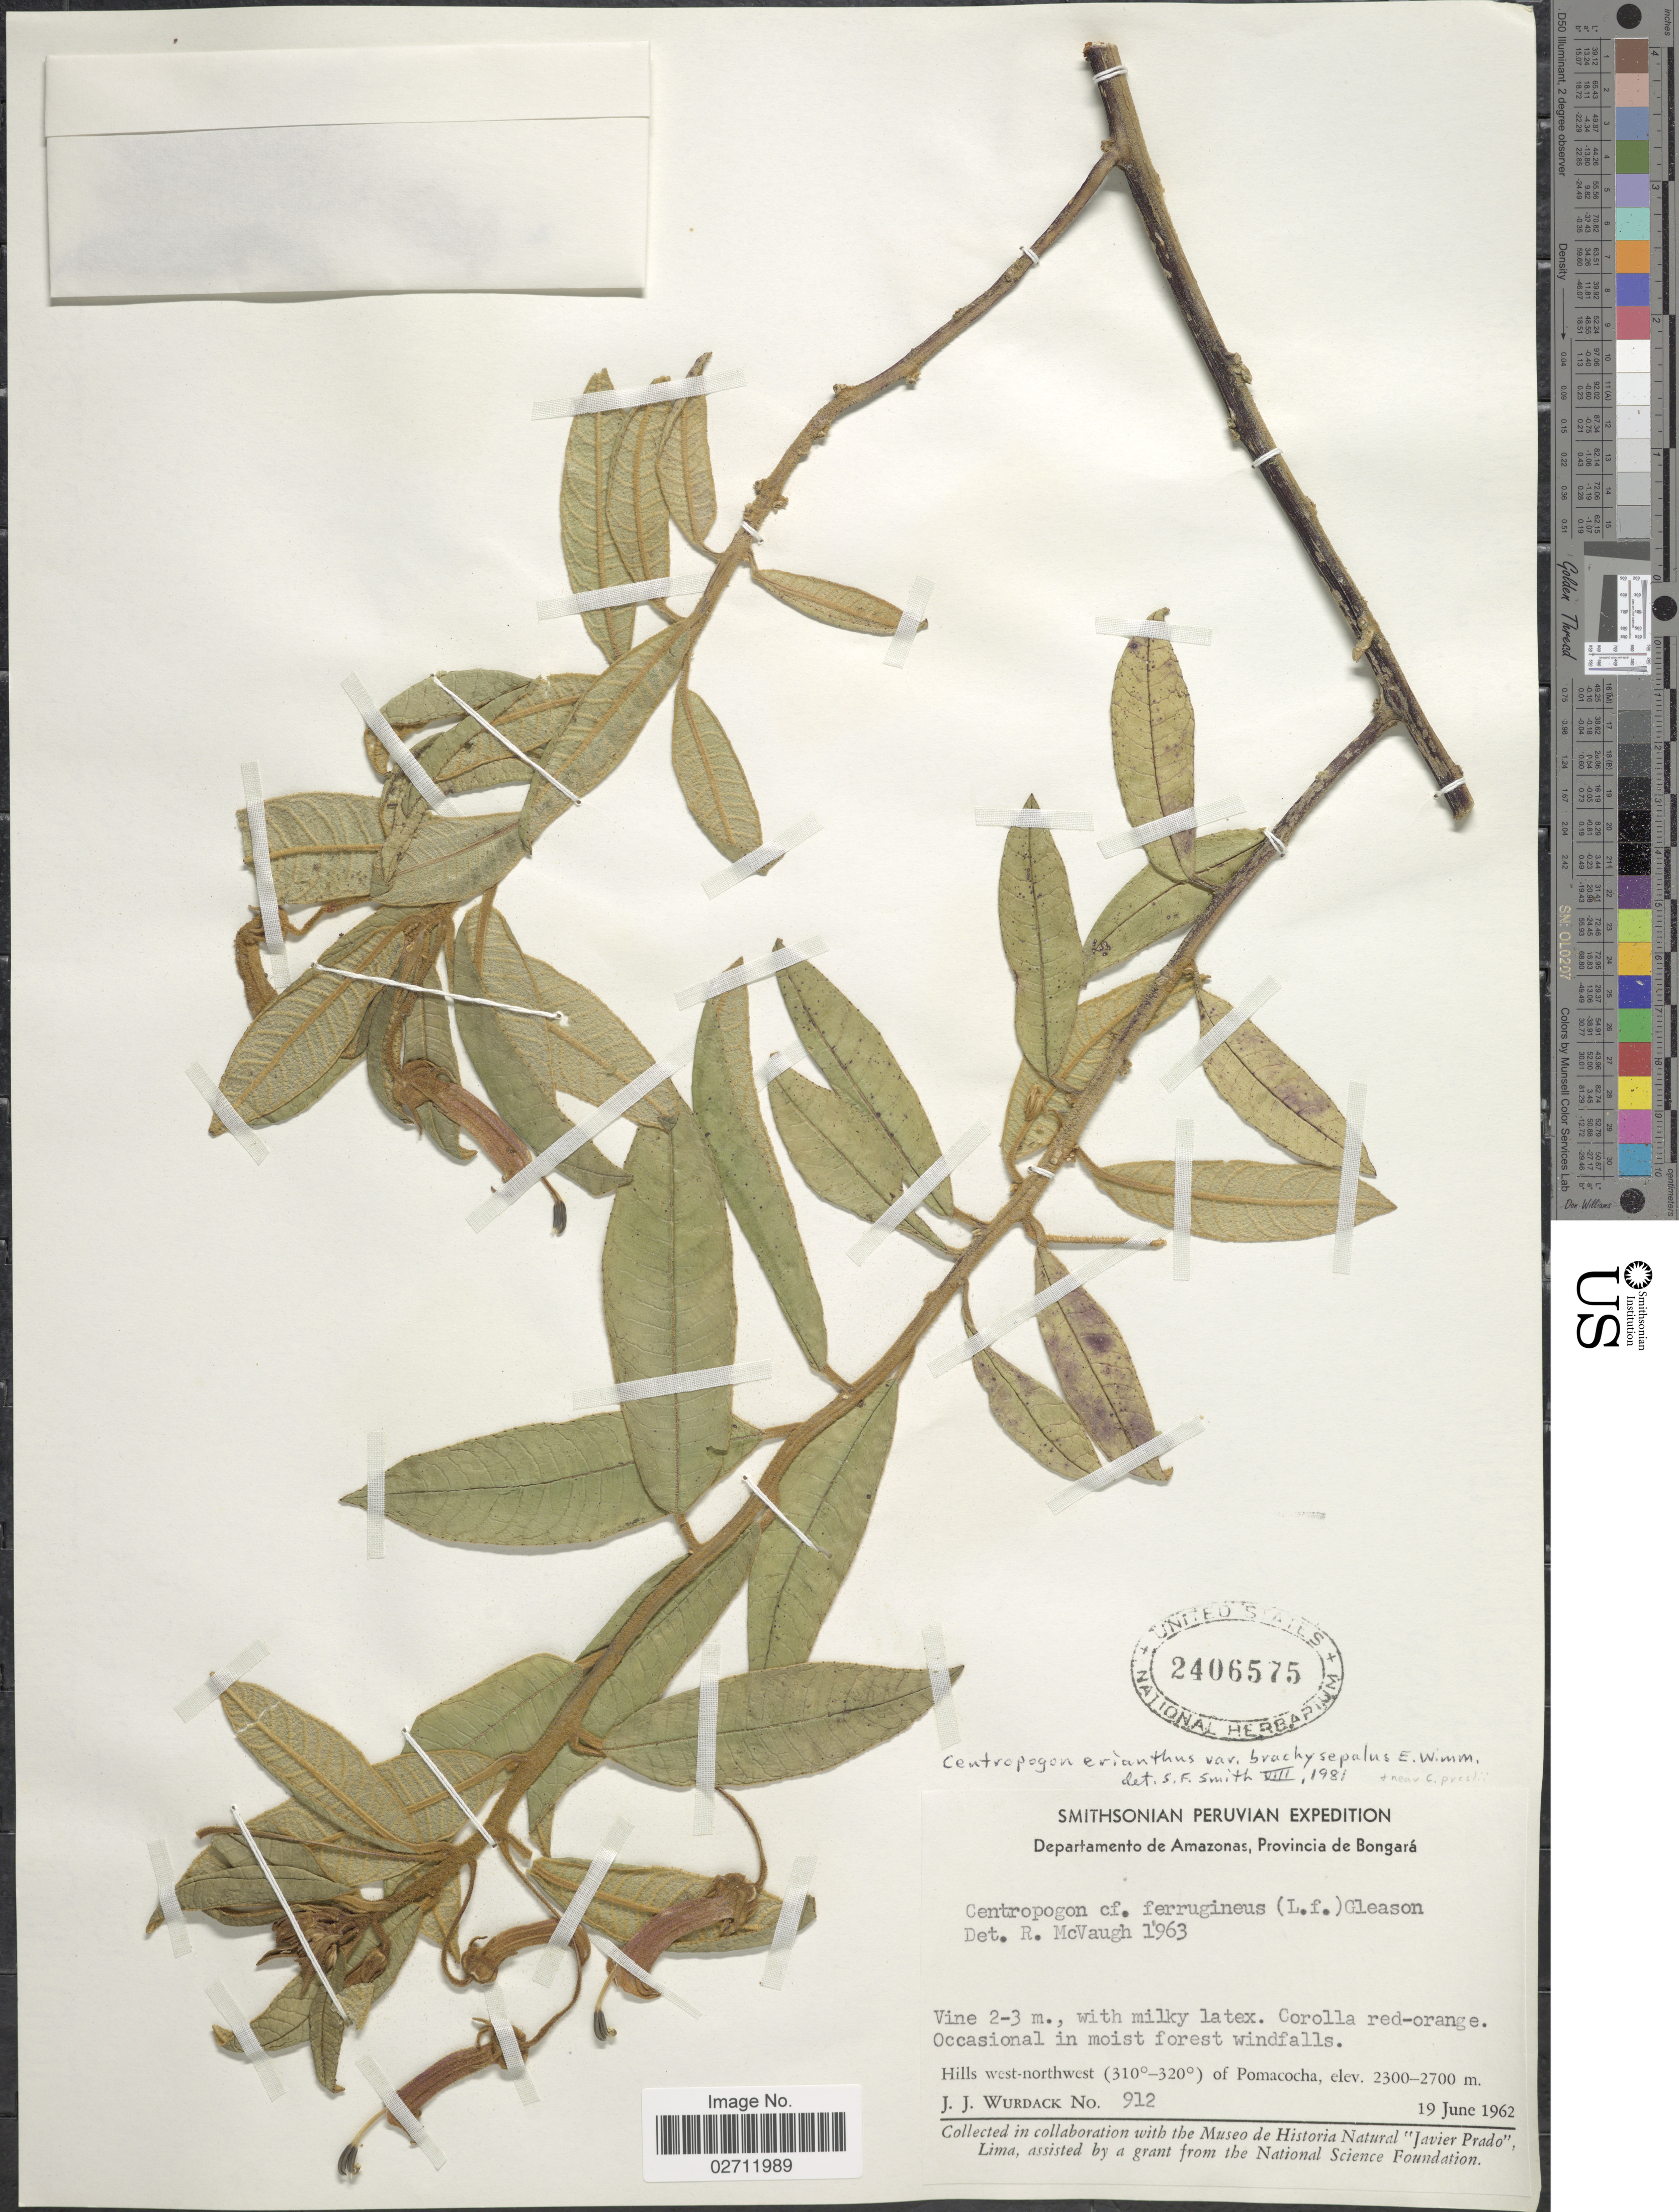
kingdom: Plantae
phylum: Tracheophyta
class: Magnoliopsida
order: Asterales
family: Campanulaceae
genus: Centropogon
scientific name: Centropogon erianthus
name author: (Benth.) Benth. & Hook. f. ex Drake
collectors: J. J. Wurdack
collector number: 912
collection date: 1962-06-19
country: Peru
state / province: Amazonas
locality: Provincia de Bongara, Hills west-northwest (310°-320°) of Pomacocha.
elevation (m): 2300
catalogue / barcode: US 2406575